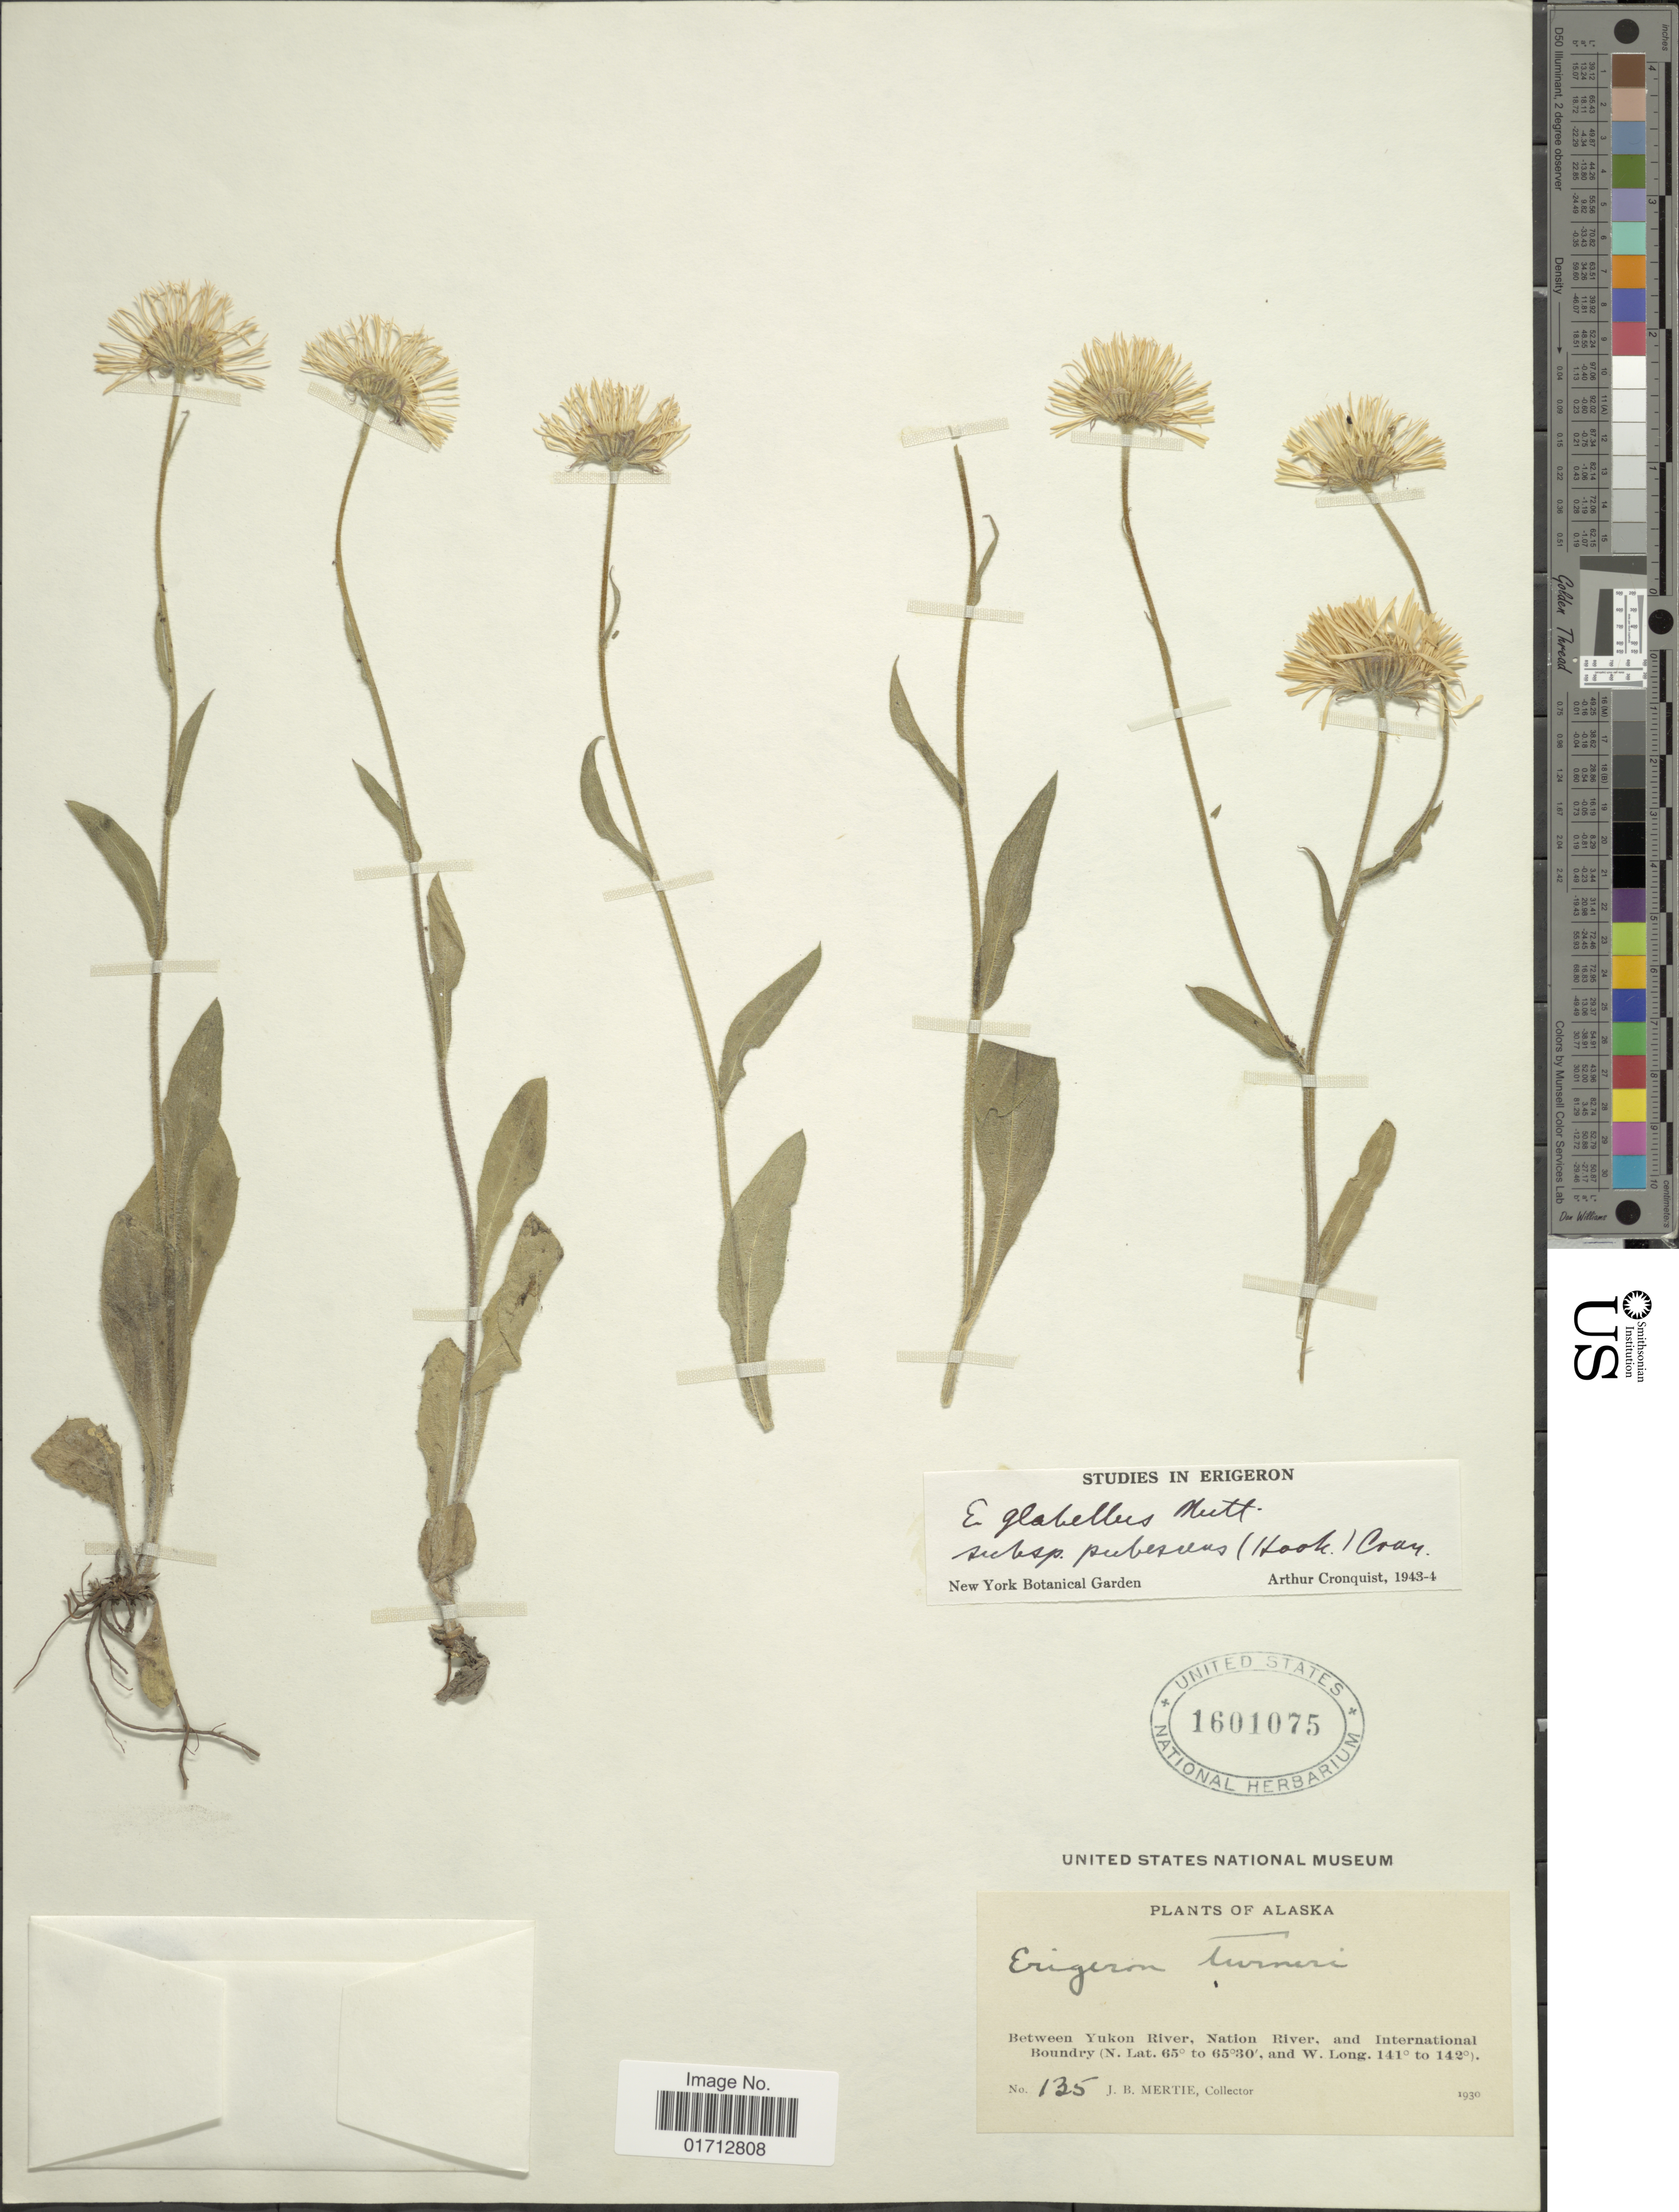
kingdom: Plantae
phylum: Tracheophyta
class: Magnoliopsida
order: Asterales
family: Asteraceae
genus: Erigeron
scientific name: Erigeron glabellus subsp. pubescens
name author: (Hook.) Cronq.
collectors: J. Mertie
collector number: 135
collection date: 1930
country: United States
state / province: Alaska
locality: Between Yukon River, Nation River, and International Boundary.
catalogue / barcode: US 1601075